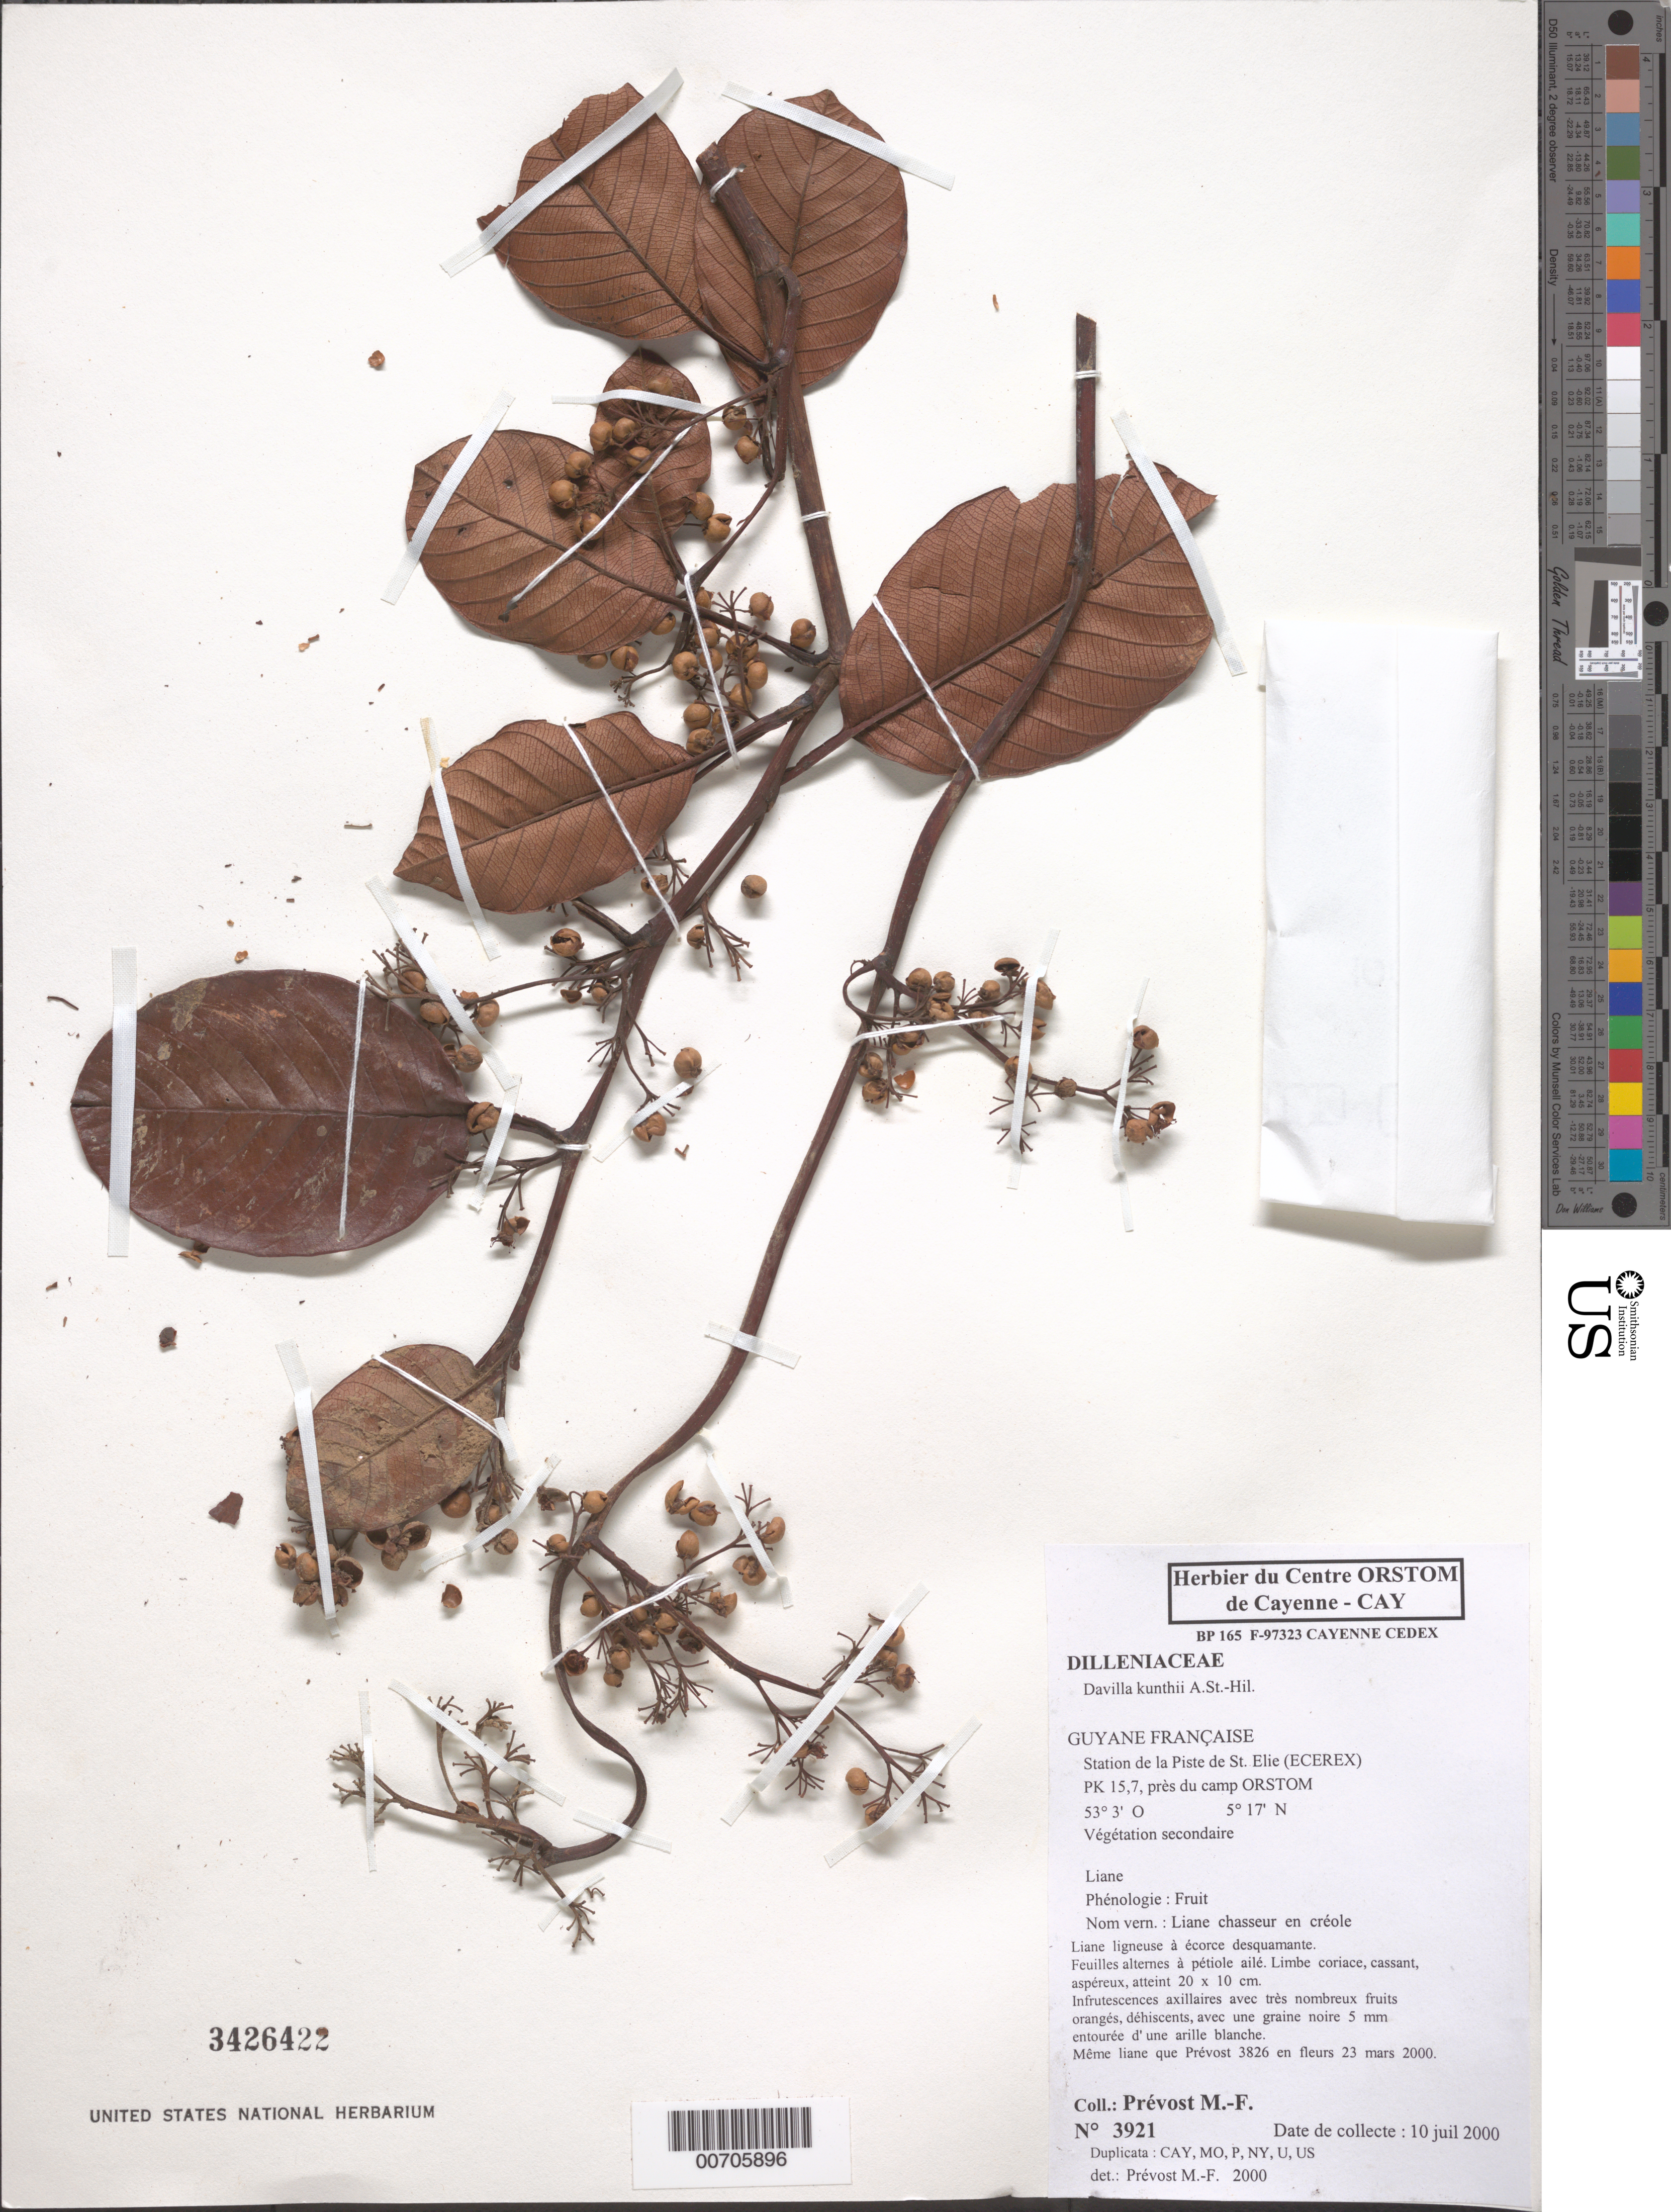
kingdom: Plantae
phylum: Tracheophyta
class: Magnoliopsida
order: Dilleniales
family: Dilleniaceae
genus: Davilla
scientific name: Davilla kunthii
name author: A. St.-Hil.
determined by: Prévost, M.-F.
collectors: M.-F. Prévost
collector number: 3921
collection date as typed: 10-Jul-00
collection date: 2000-07-10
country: French Guiana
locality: Station de la Piste de Saint-Élie (ECEREX), pk 15.7, camp ORSTOM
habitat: Secondary vegetation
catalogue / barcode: US 3426422